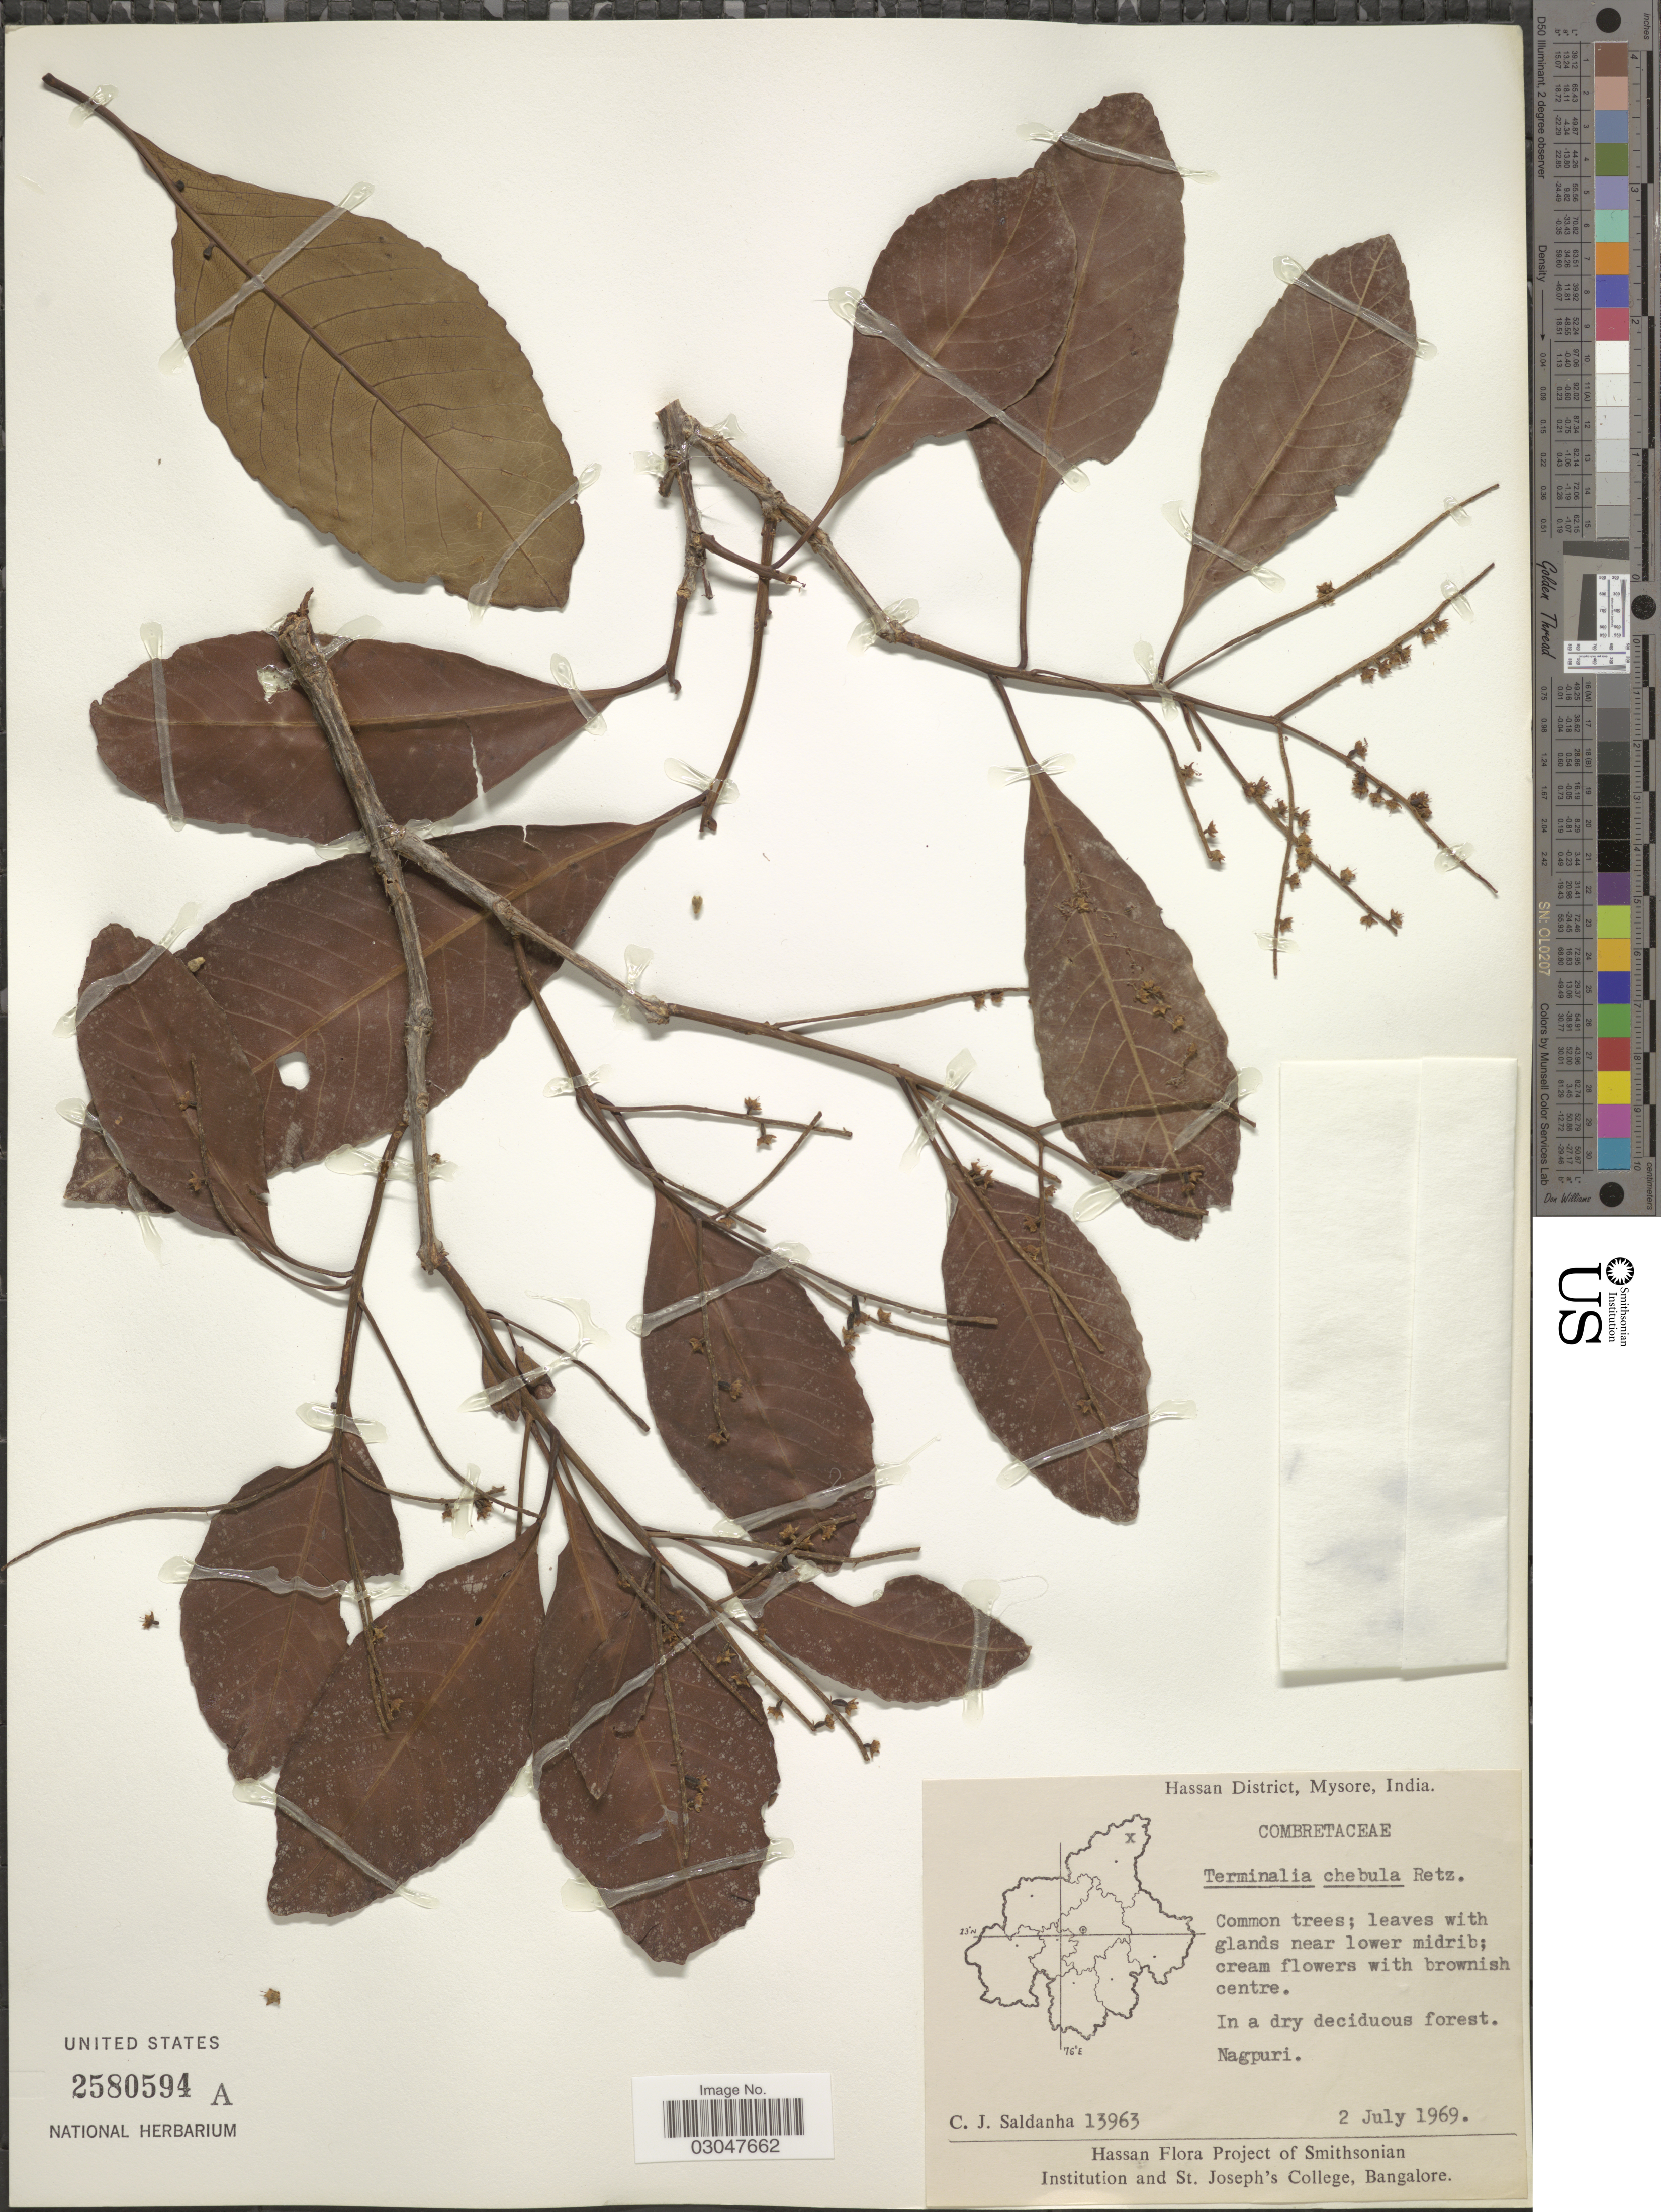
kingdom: Plantae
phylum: Tracheophyta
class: Magnoliopsida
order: Myrtales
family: Combretaceae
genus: Terminalia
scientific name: Terminalia chebula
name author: Retz.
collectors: C. J. Saldanha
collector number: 13963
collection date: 1969-07-02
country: India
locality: Hassan District, Mysore. In a dry deciduous forest. Nagpuri.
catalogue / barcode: US 2580594A